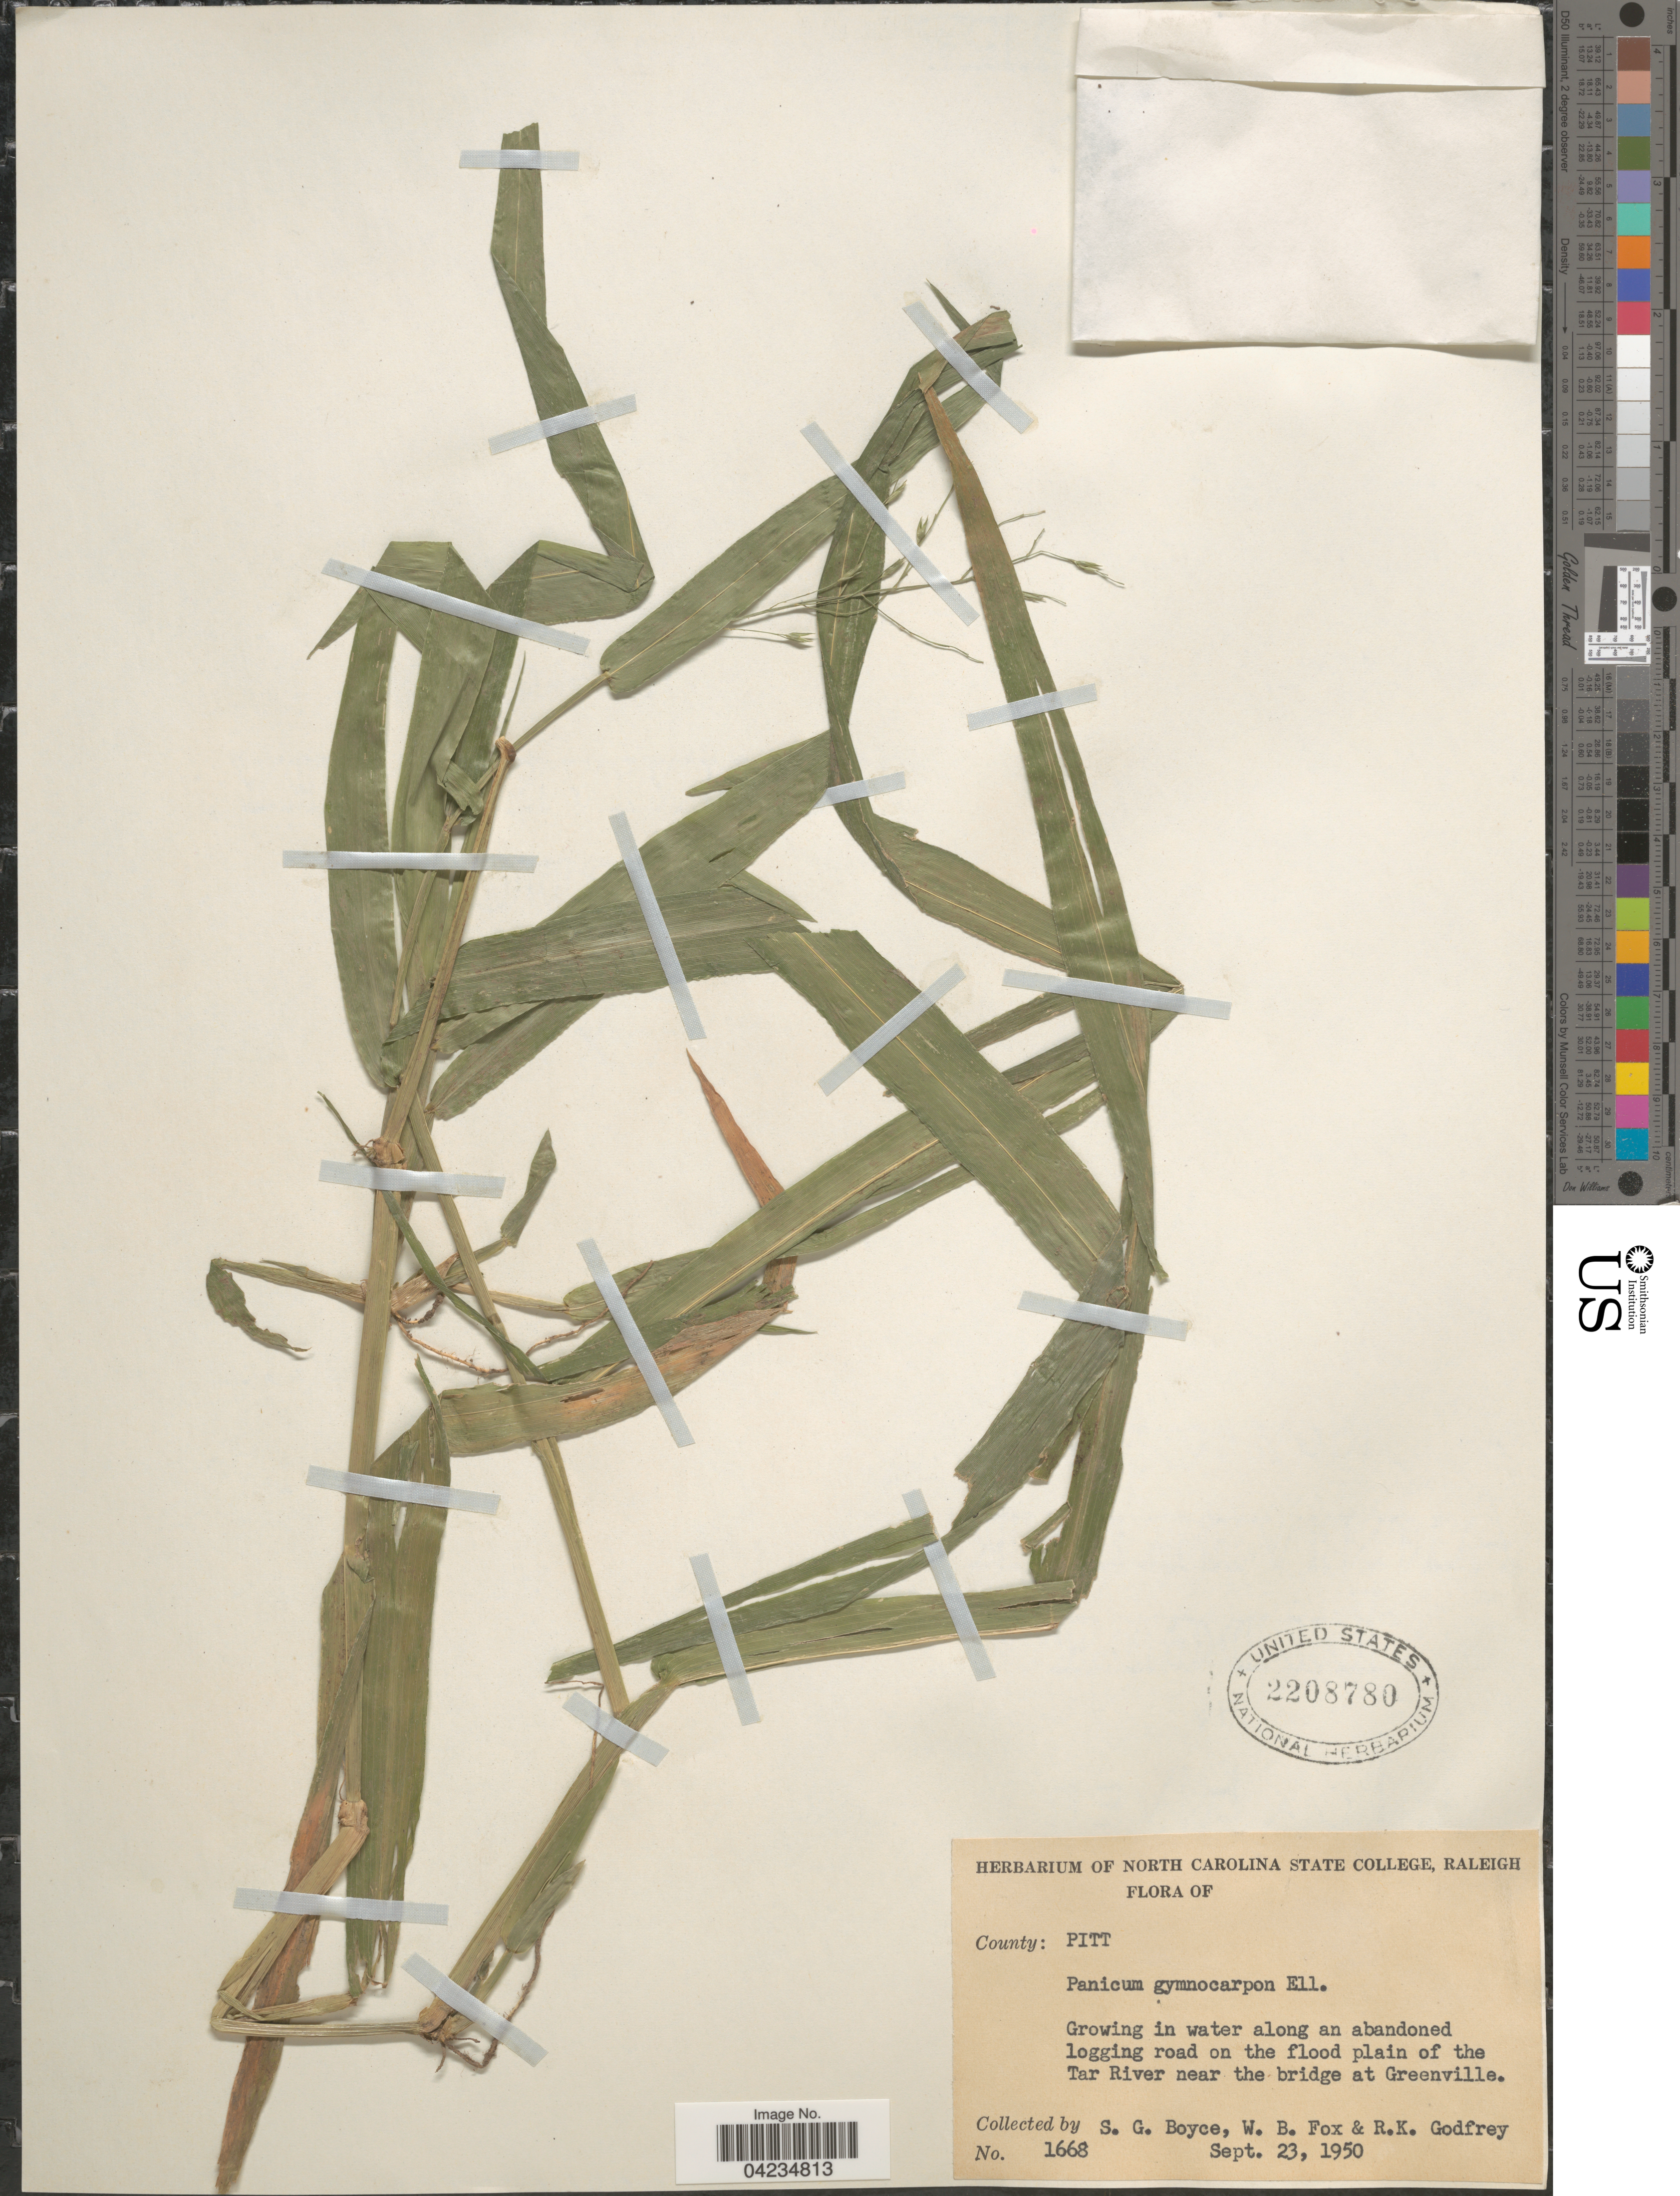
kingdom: Plantae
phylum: Tracheophyta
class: Liliopsida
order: Poales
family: Poaceae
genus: Phanopyrum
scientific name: Phanopyrum gymnocarpon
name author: (Elliott) Nash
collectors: S. Boyce, W. B. Fox & R. K. Godfrey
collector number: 1668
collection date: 1950-09-23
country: United States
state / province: North Carolina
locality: County: Pitt. Growing in water along an abandoned logging road on the flood plain of the Tar River near the bridge at Greenville.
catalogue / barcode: US 2208780